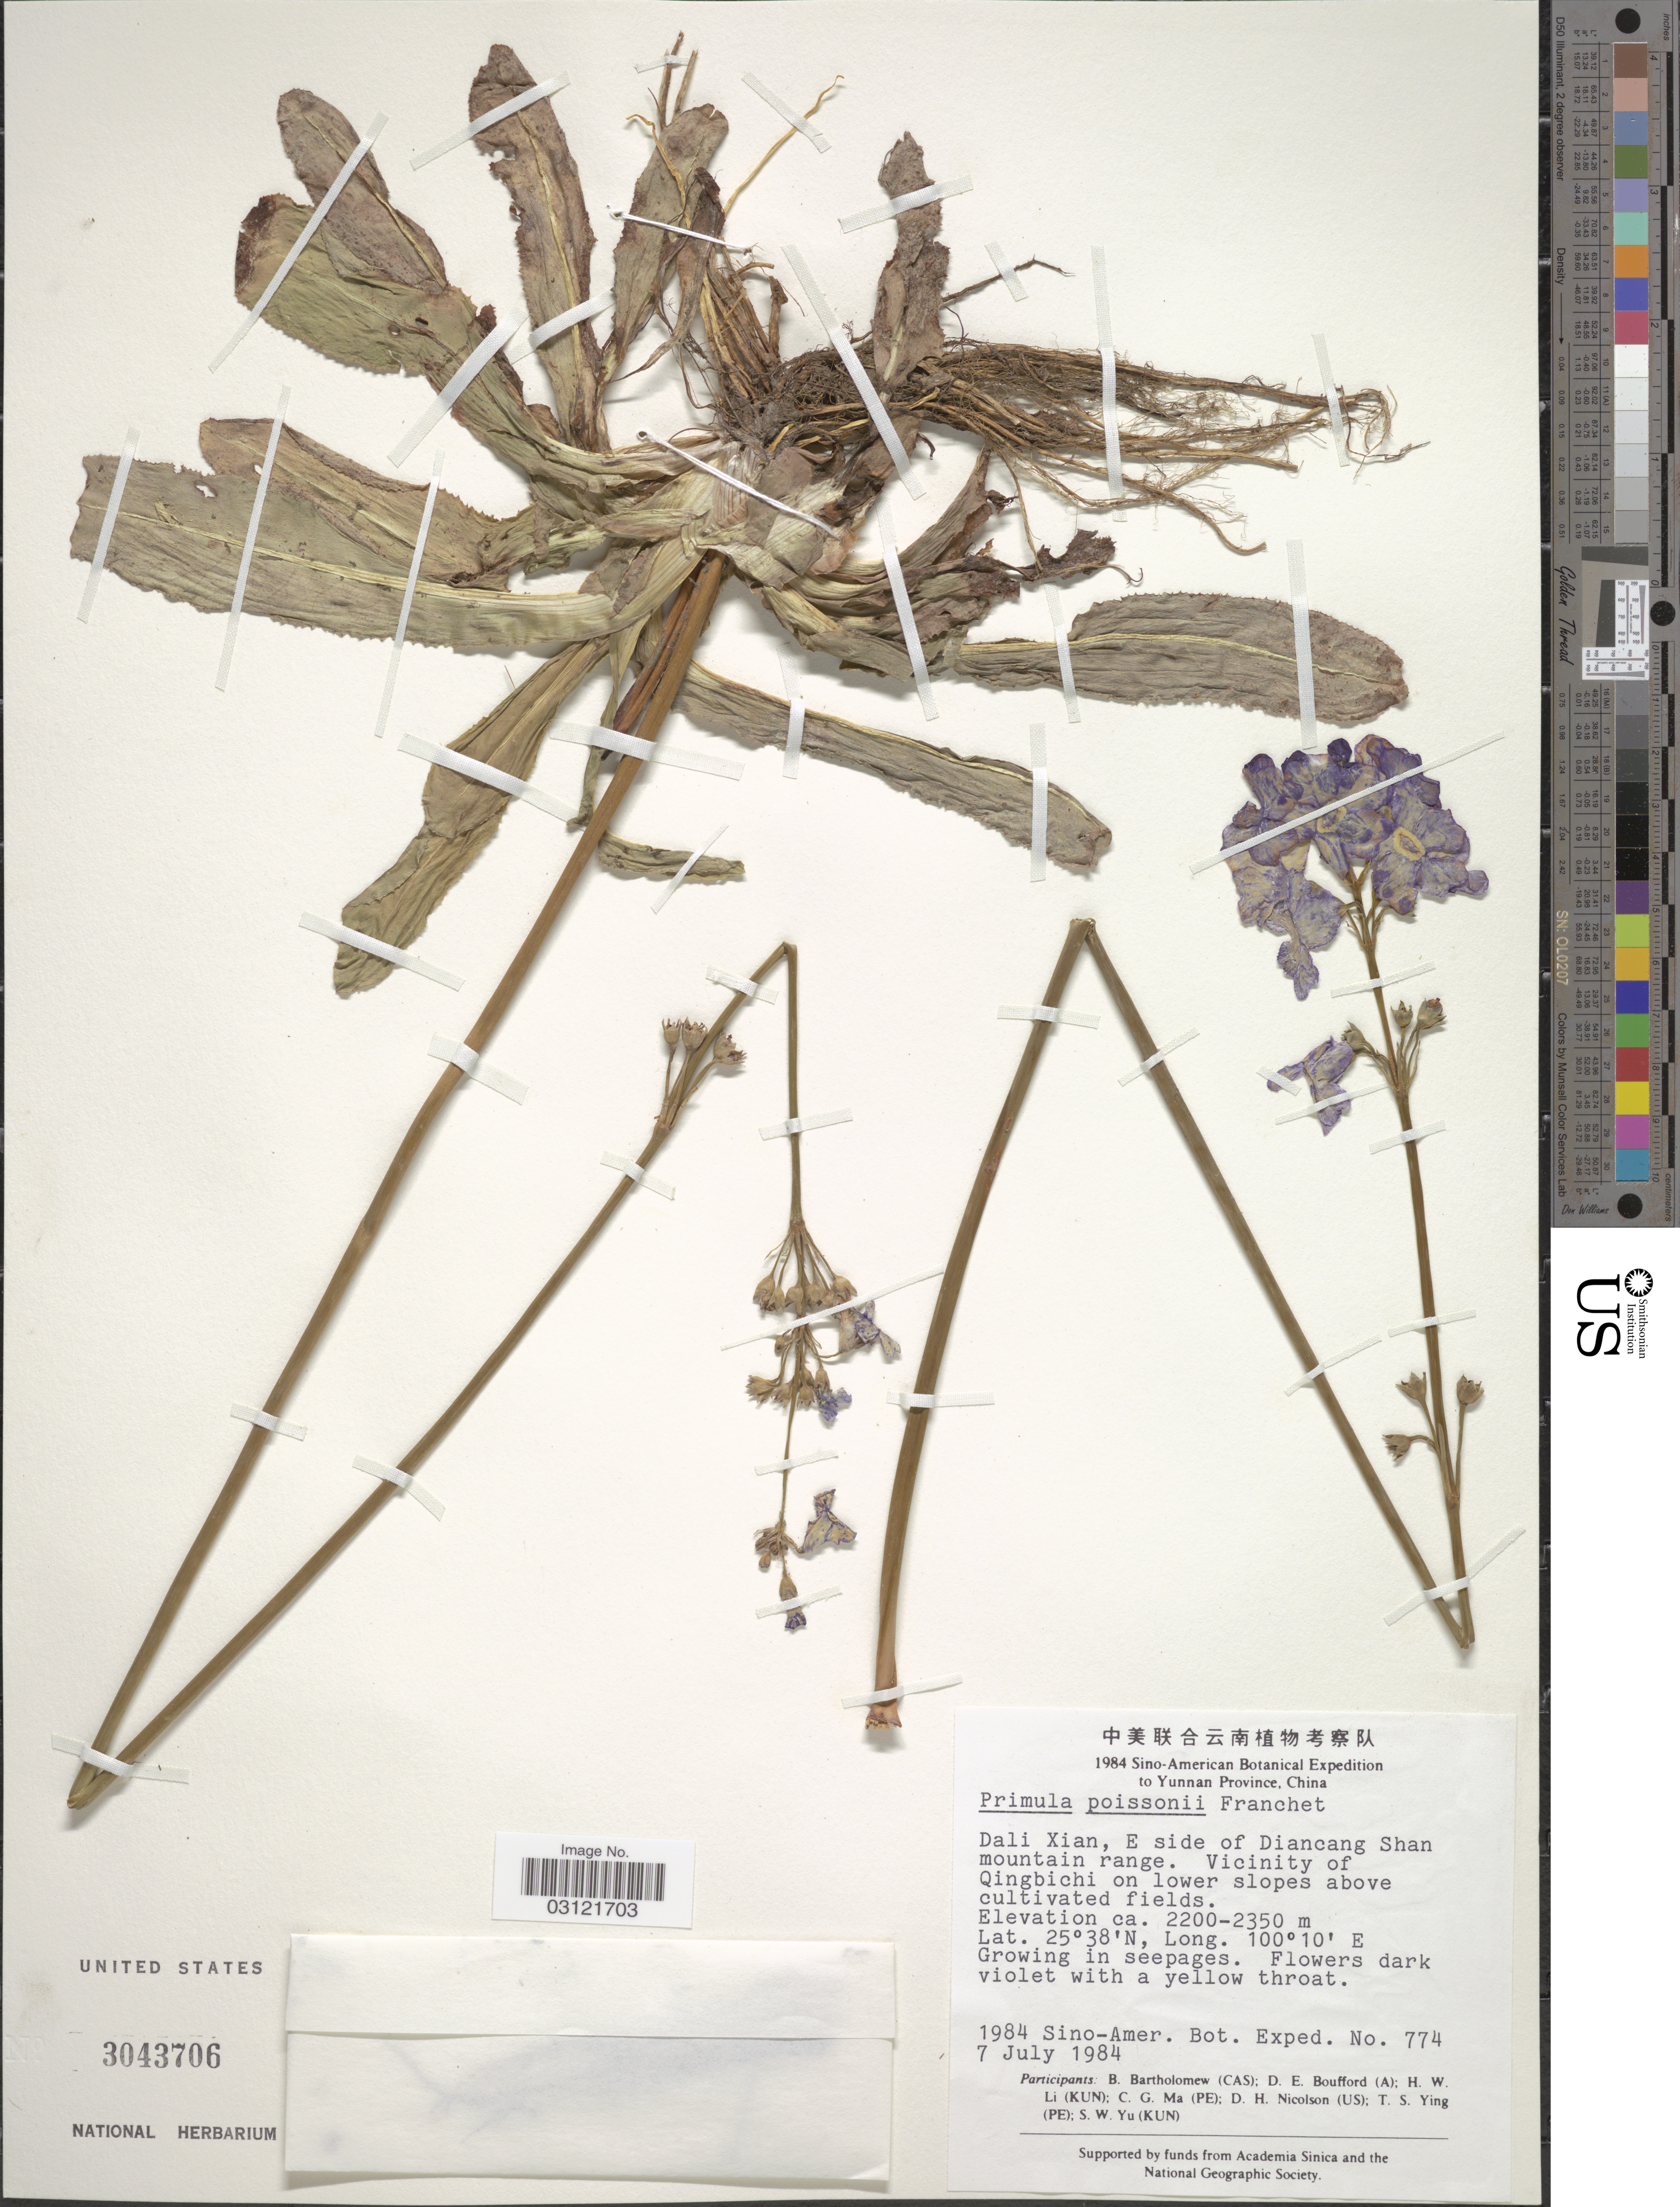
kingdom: Plantae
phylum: Tracheophyta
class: Magnoliopsida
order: Ericales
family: Primulaceae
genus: Primula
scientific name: Primula poissonii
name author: Franch.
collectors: Sino-Amer. Bot. Exped. 1984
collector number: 774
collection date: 1984-07-07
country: China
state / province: Yunnan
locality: Dali Xian, E side of Diancang Shan mountain range. Vicinity of Qingbichi on lower slopes above cultivated fields.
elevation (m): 2200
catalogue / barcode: US 3043706